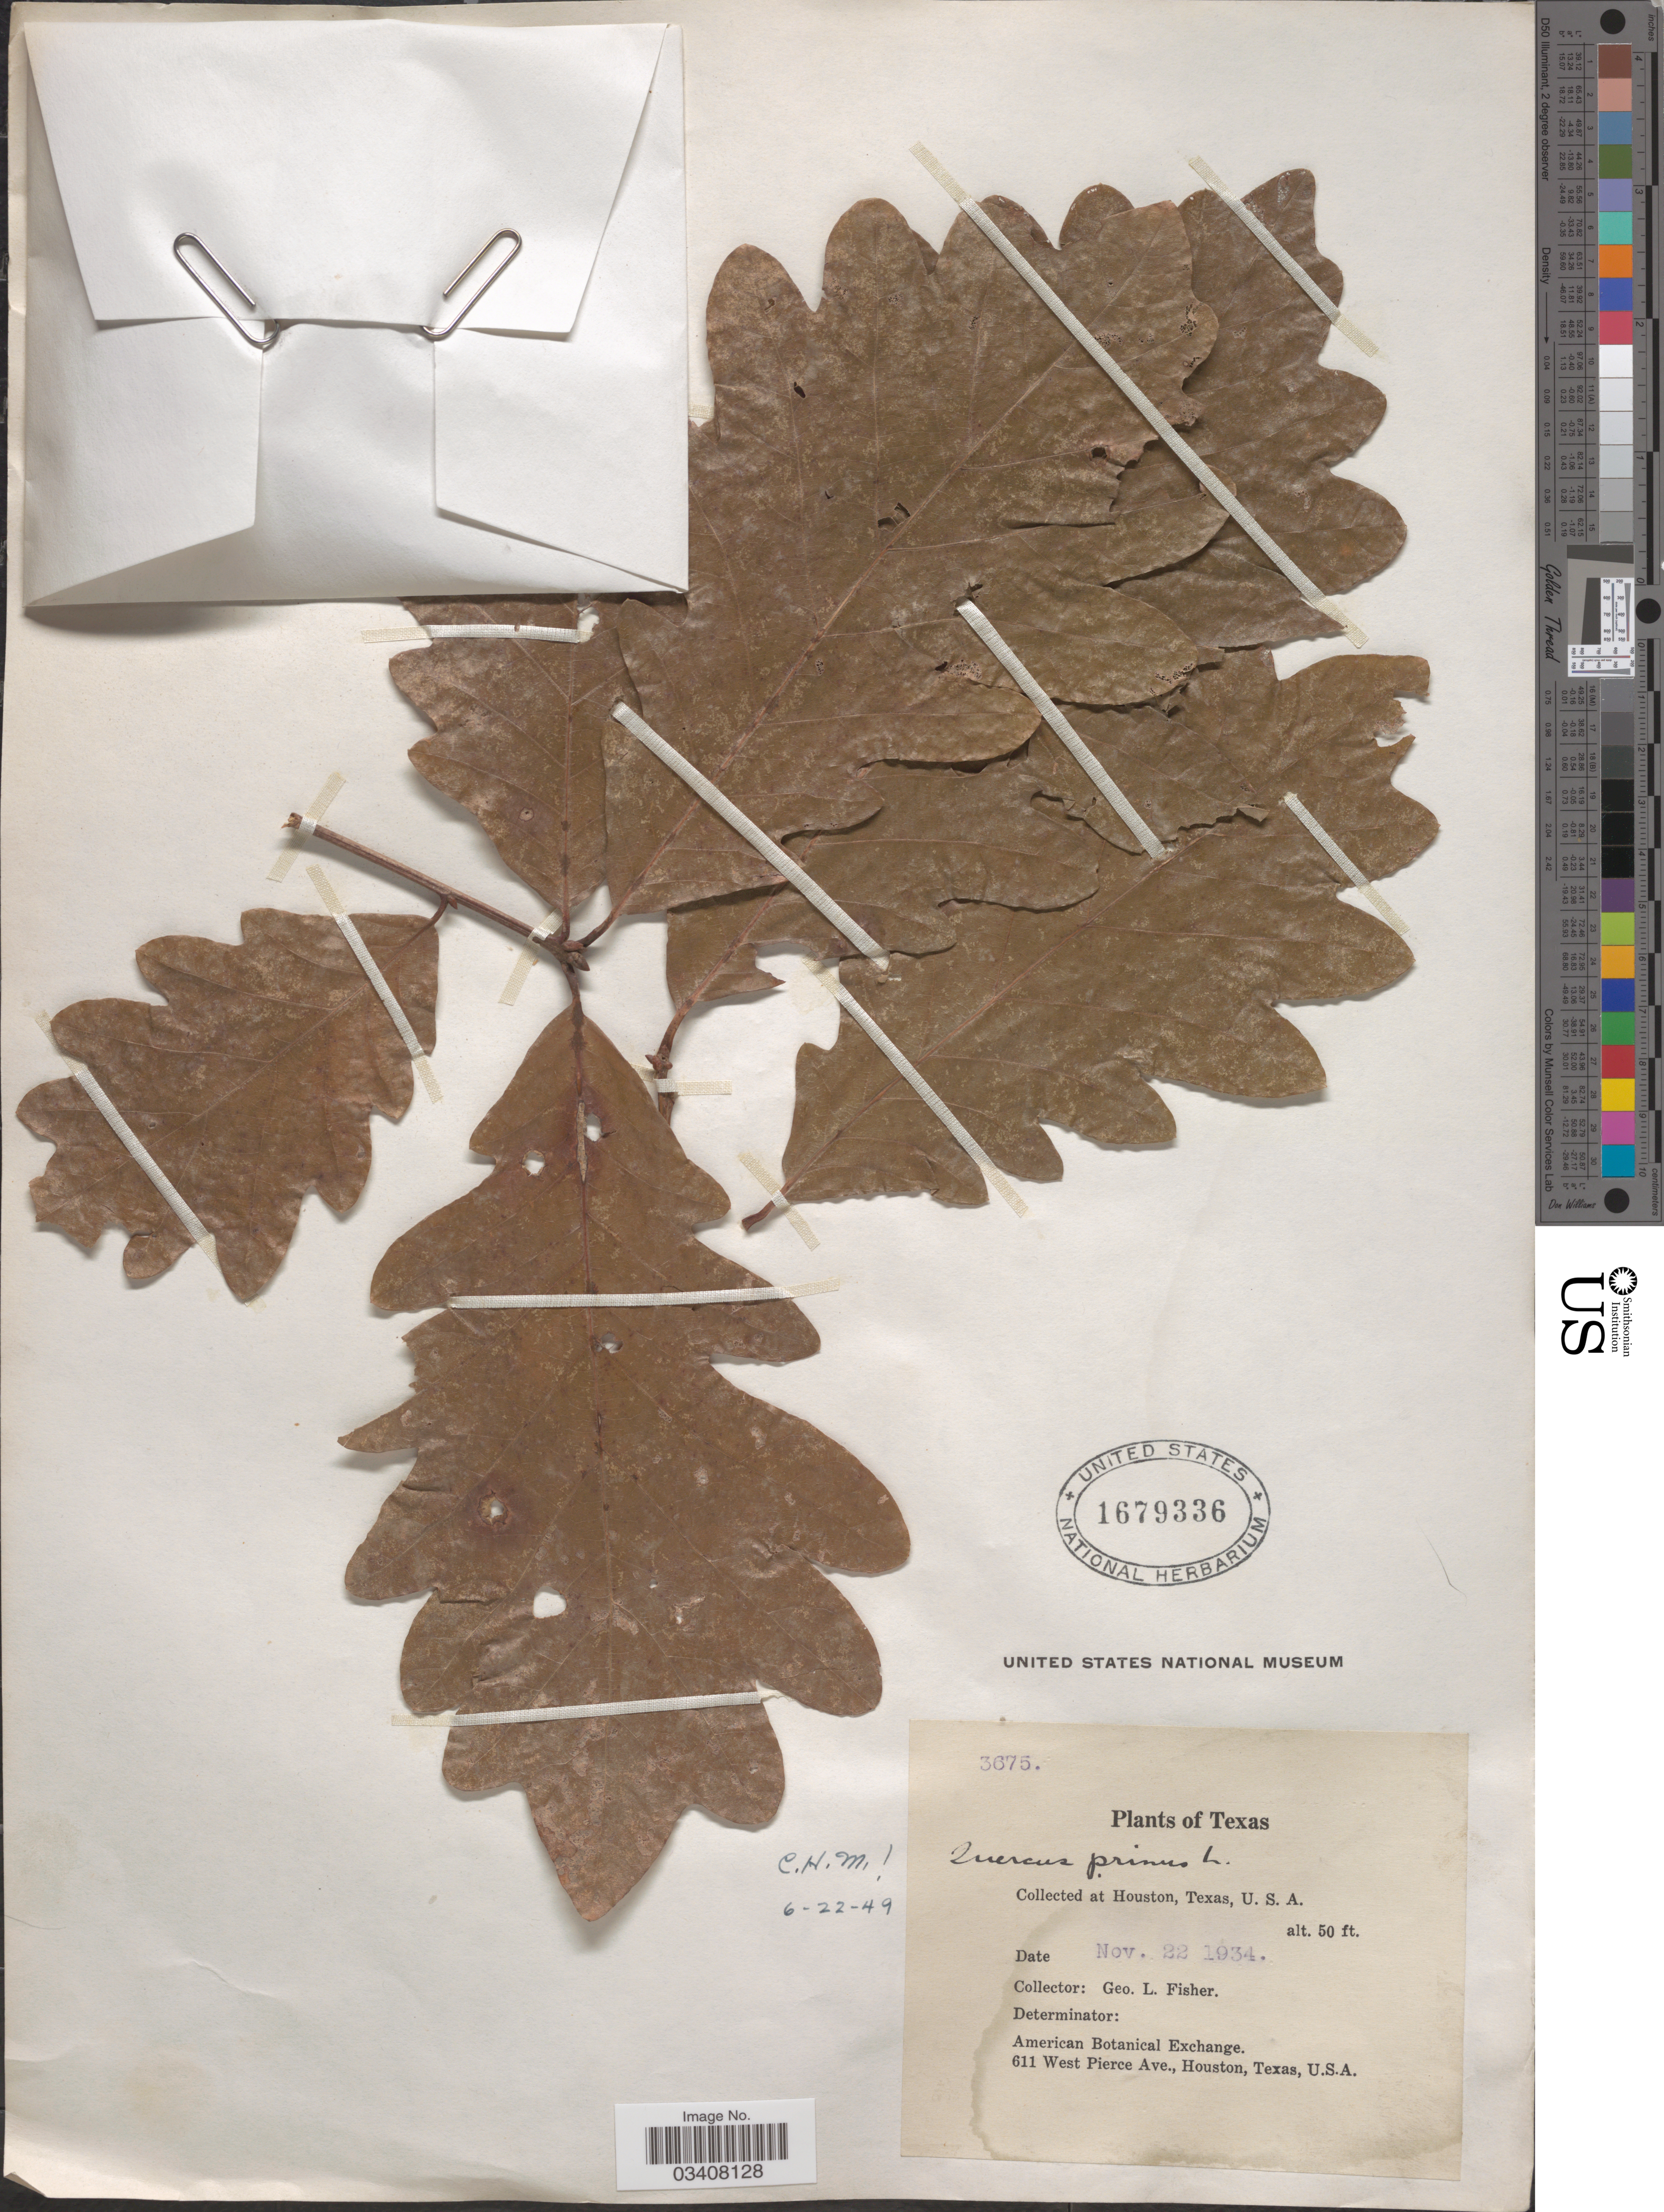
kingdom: Plantae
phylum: Tracheophyta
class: Magnoliopsida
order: Fagales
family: Fagaceae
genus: Quercus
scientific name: Quercus prinus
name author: L.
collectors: G. L. Fisher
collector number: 3675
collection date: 1934-09-22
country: United States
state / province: Texas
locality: At Houston.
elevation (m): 15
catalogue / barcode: US 1679336